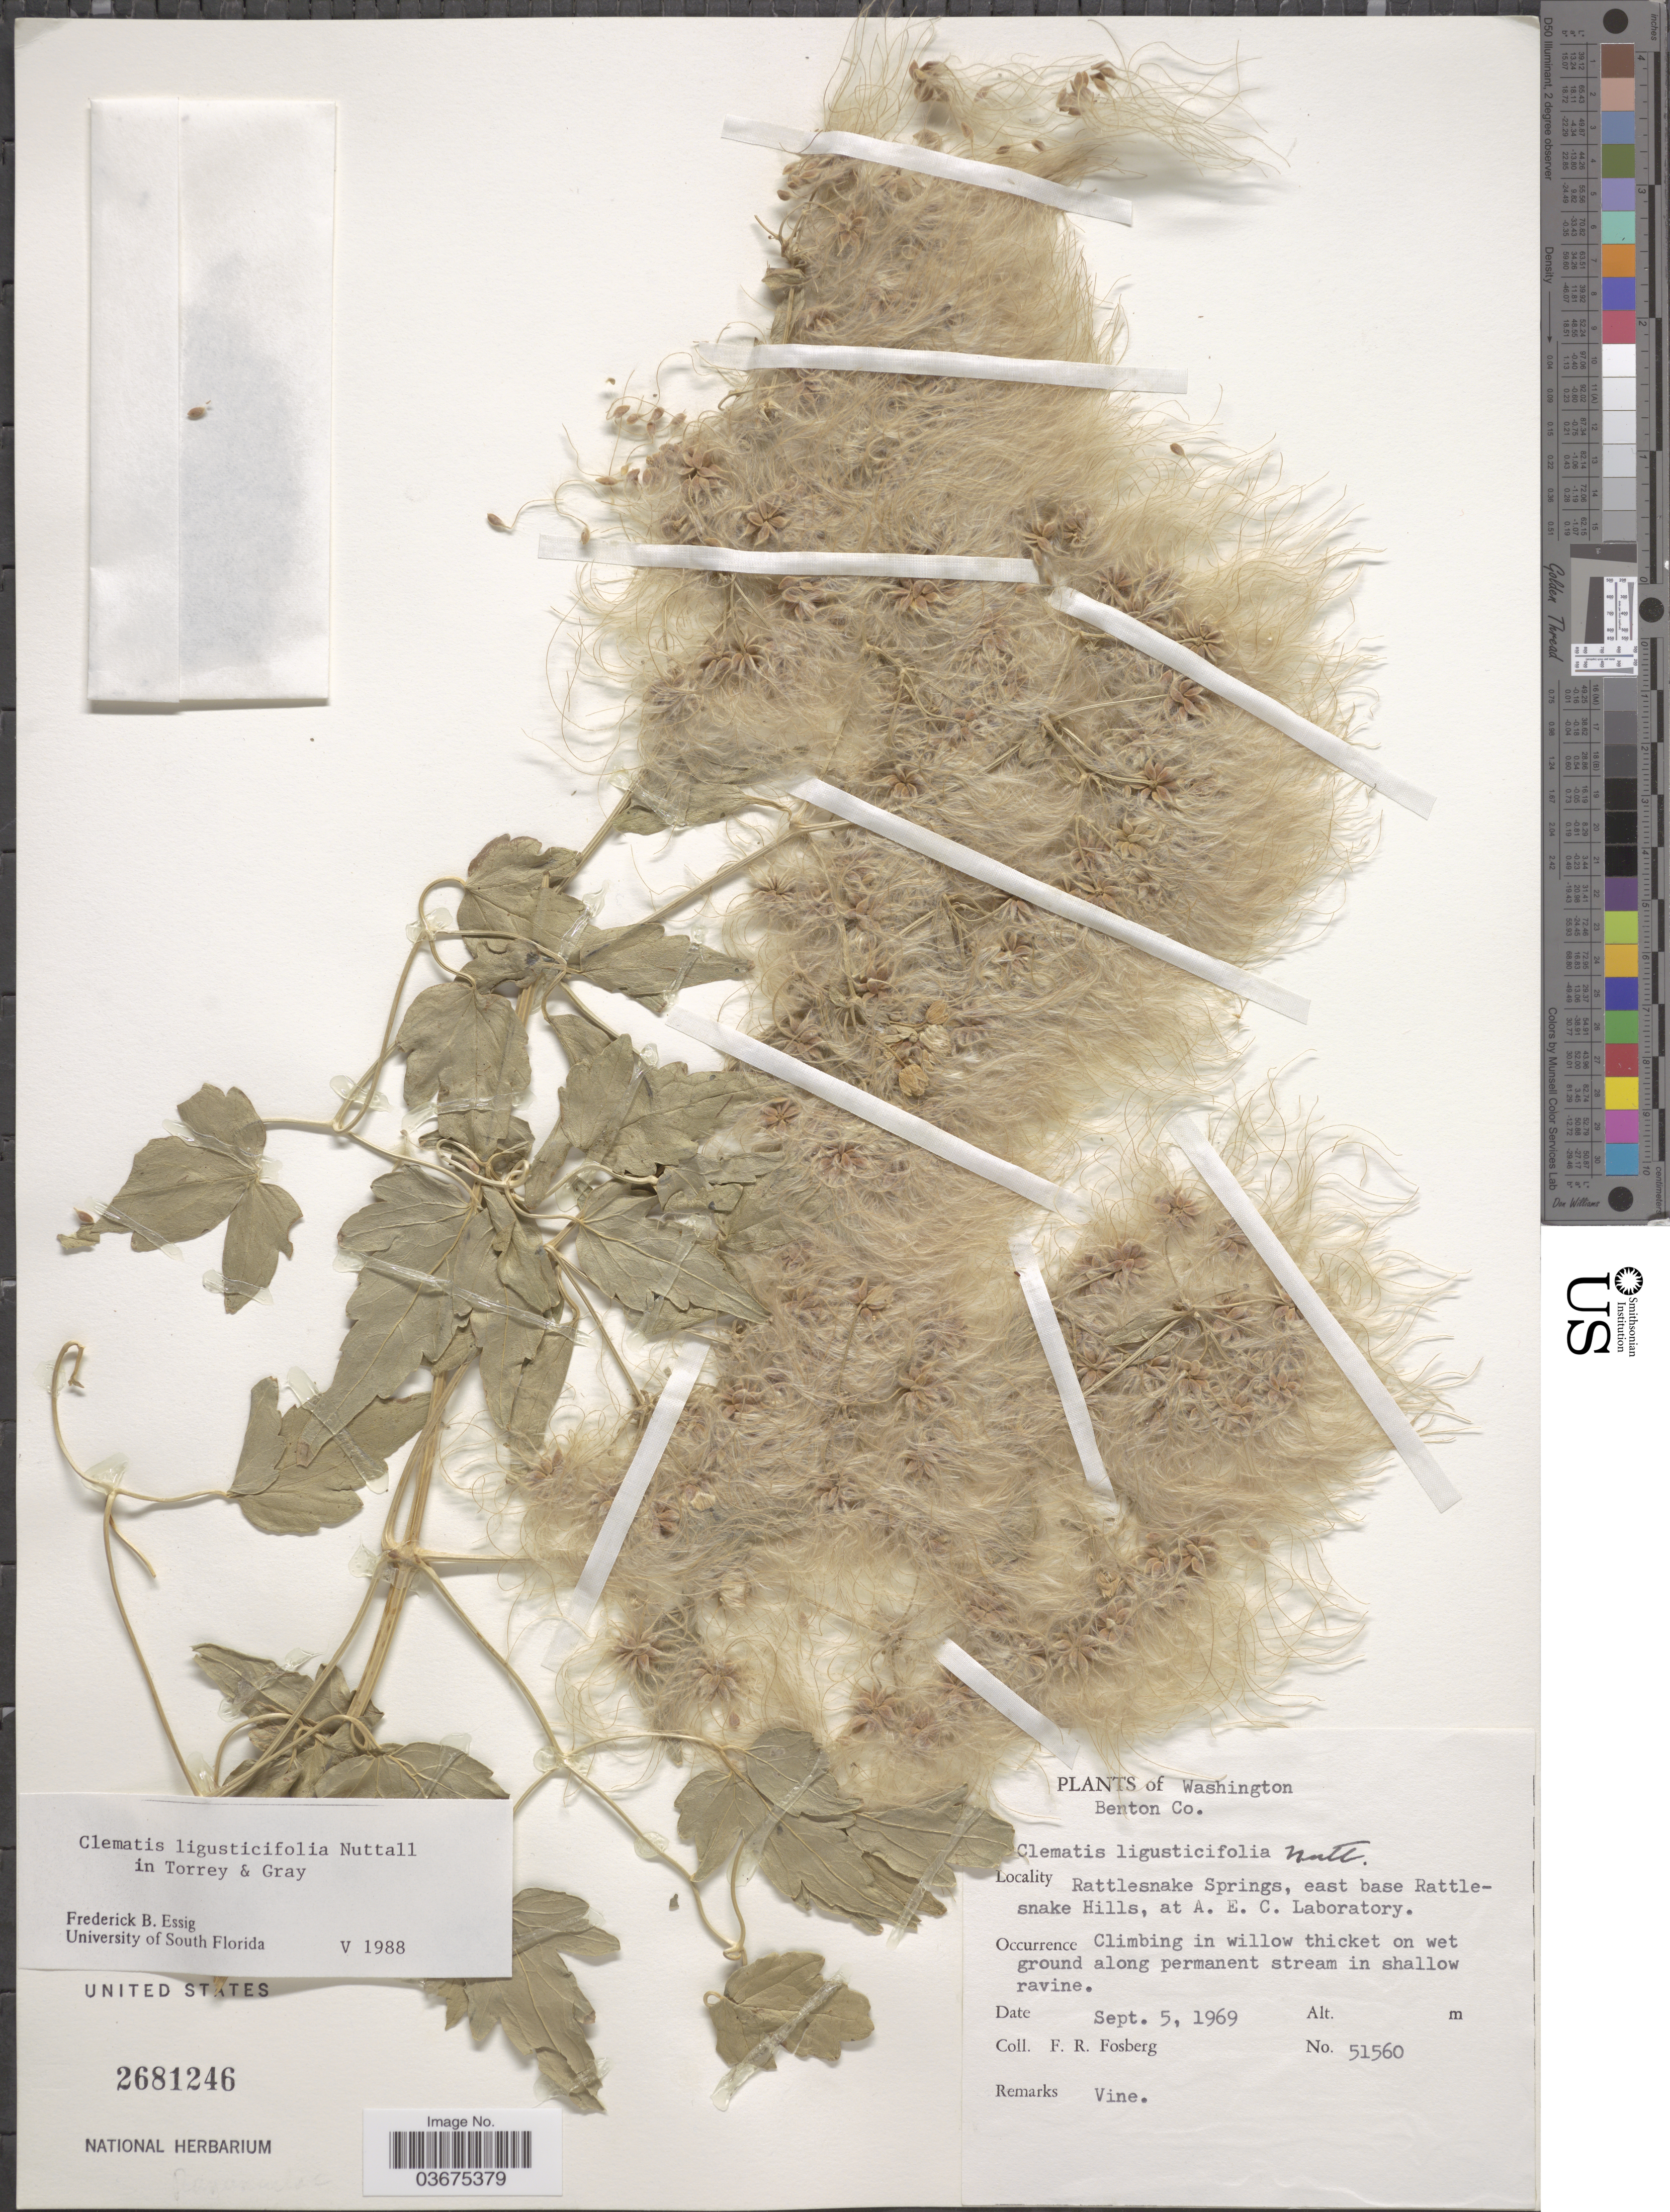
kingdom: Plantae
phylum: Tracheophyta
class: Magnoliopsida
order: Ranunculales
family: Ranunculaceae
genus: Clematis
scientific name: Clematis ligusticifolia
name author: Nutt.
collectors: F. R. Fosberg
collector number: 51560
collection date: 1969-09-05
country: United States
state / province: Washington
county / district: Benton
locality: Benton Co. Rattlesnake Springs, east base Rattlesnake Hills, at A. E. C. Laboratory.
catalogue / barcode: US 2681246